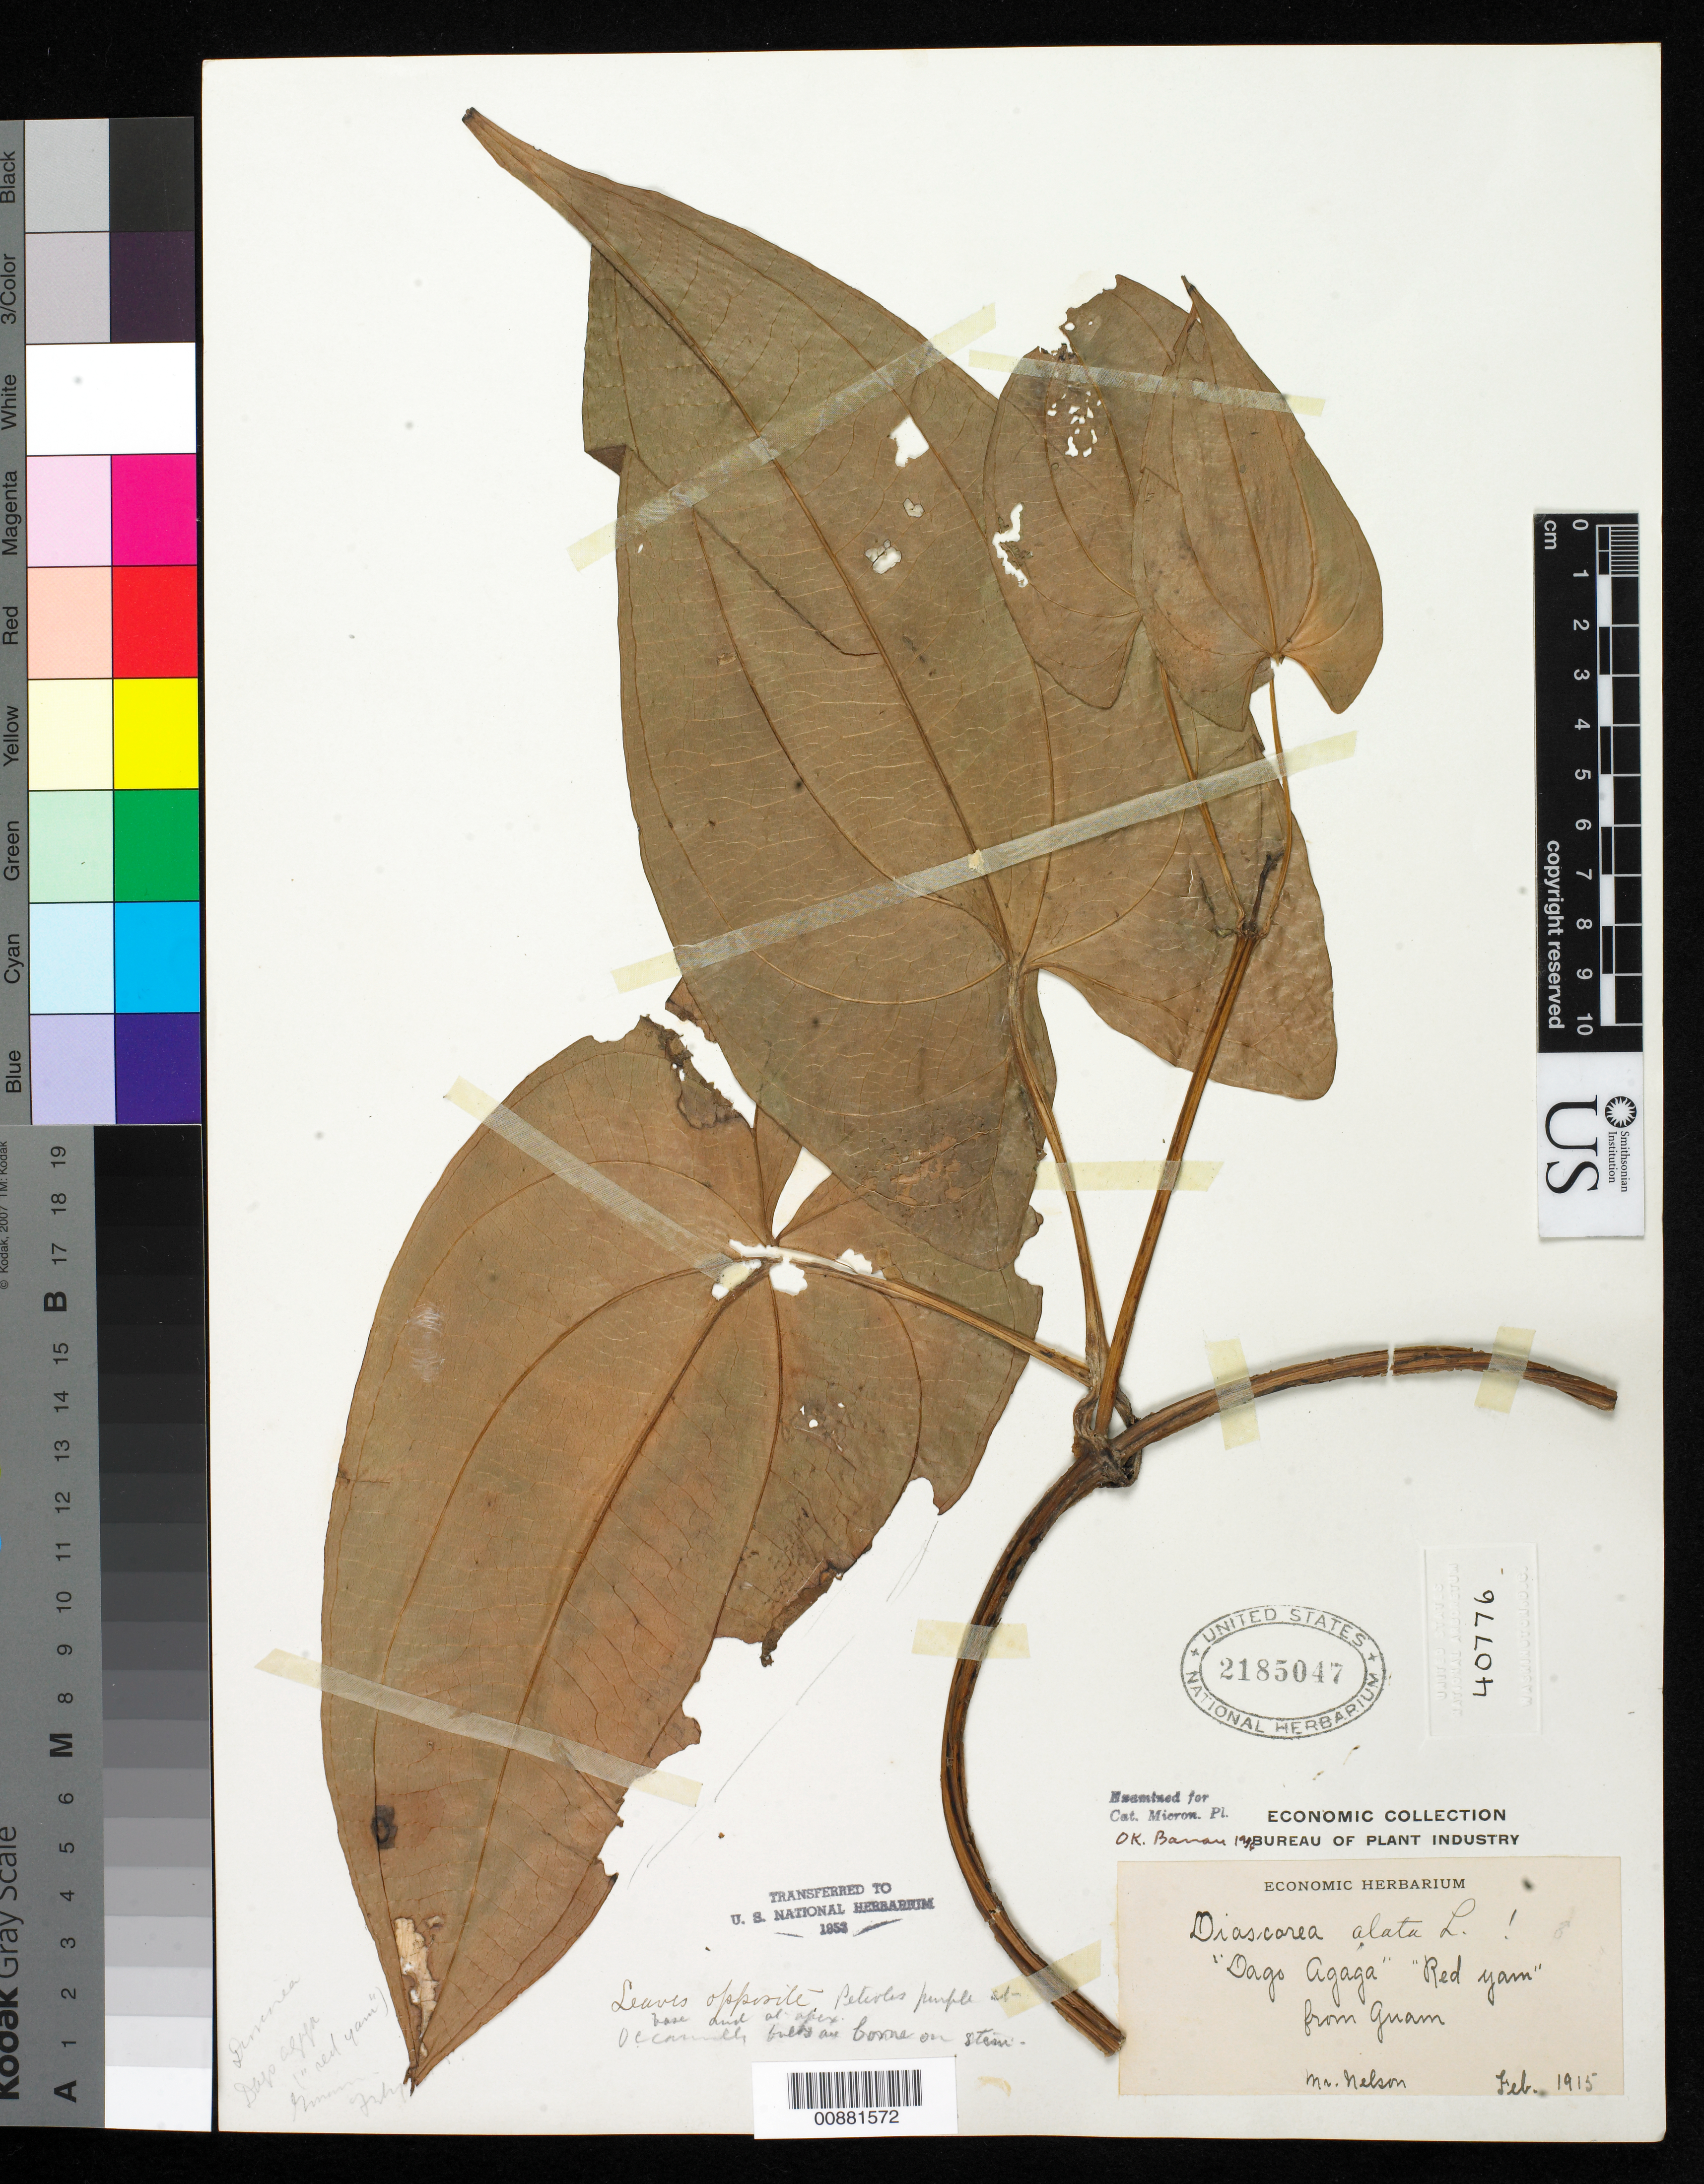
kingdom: Plantae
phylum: Tracheophyta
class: Liliopsida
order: Dioscoreales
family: Dioscoreaceae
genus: Dioscorea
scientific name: Dioscorea alata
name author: L.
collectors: Nelson, --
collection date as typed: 01 Feb 1915 to 28 Feb 1915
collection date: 1915-02-01/1915-02-28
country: Guam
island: Guam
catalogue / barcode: US 2185047